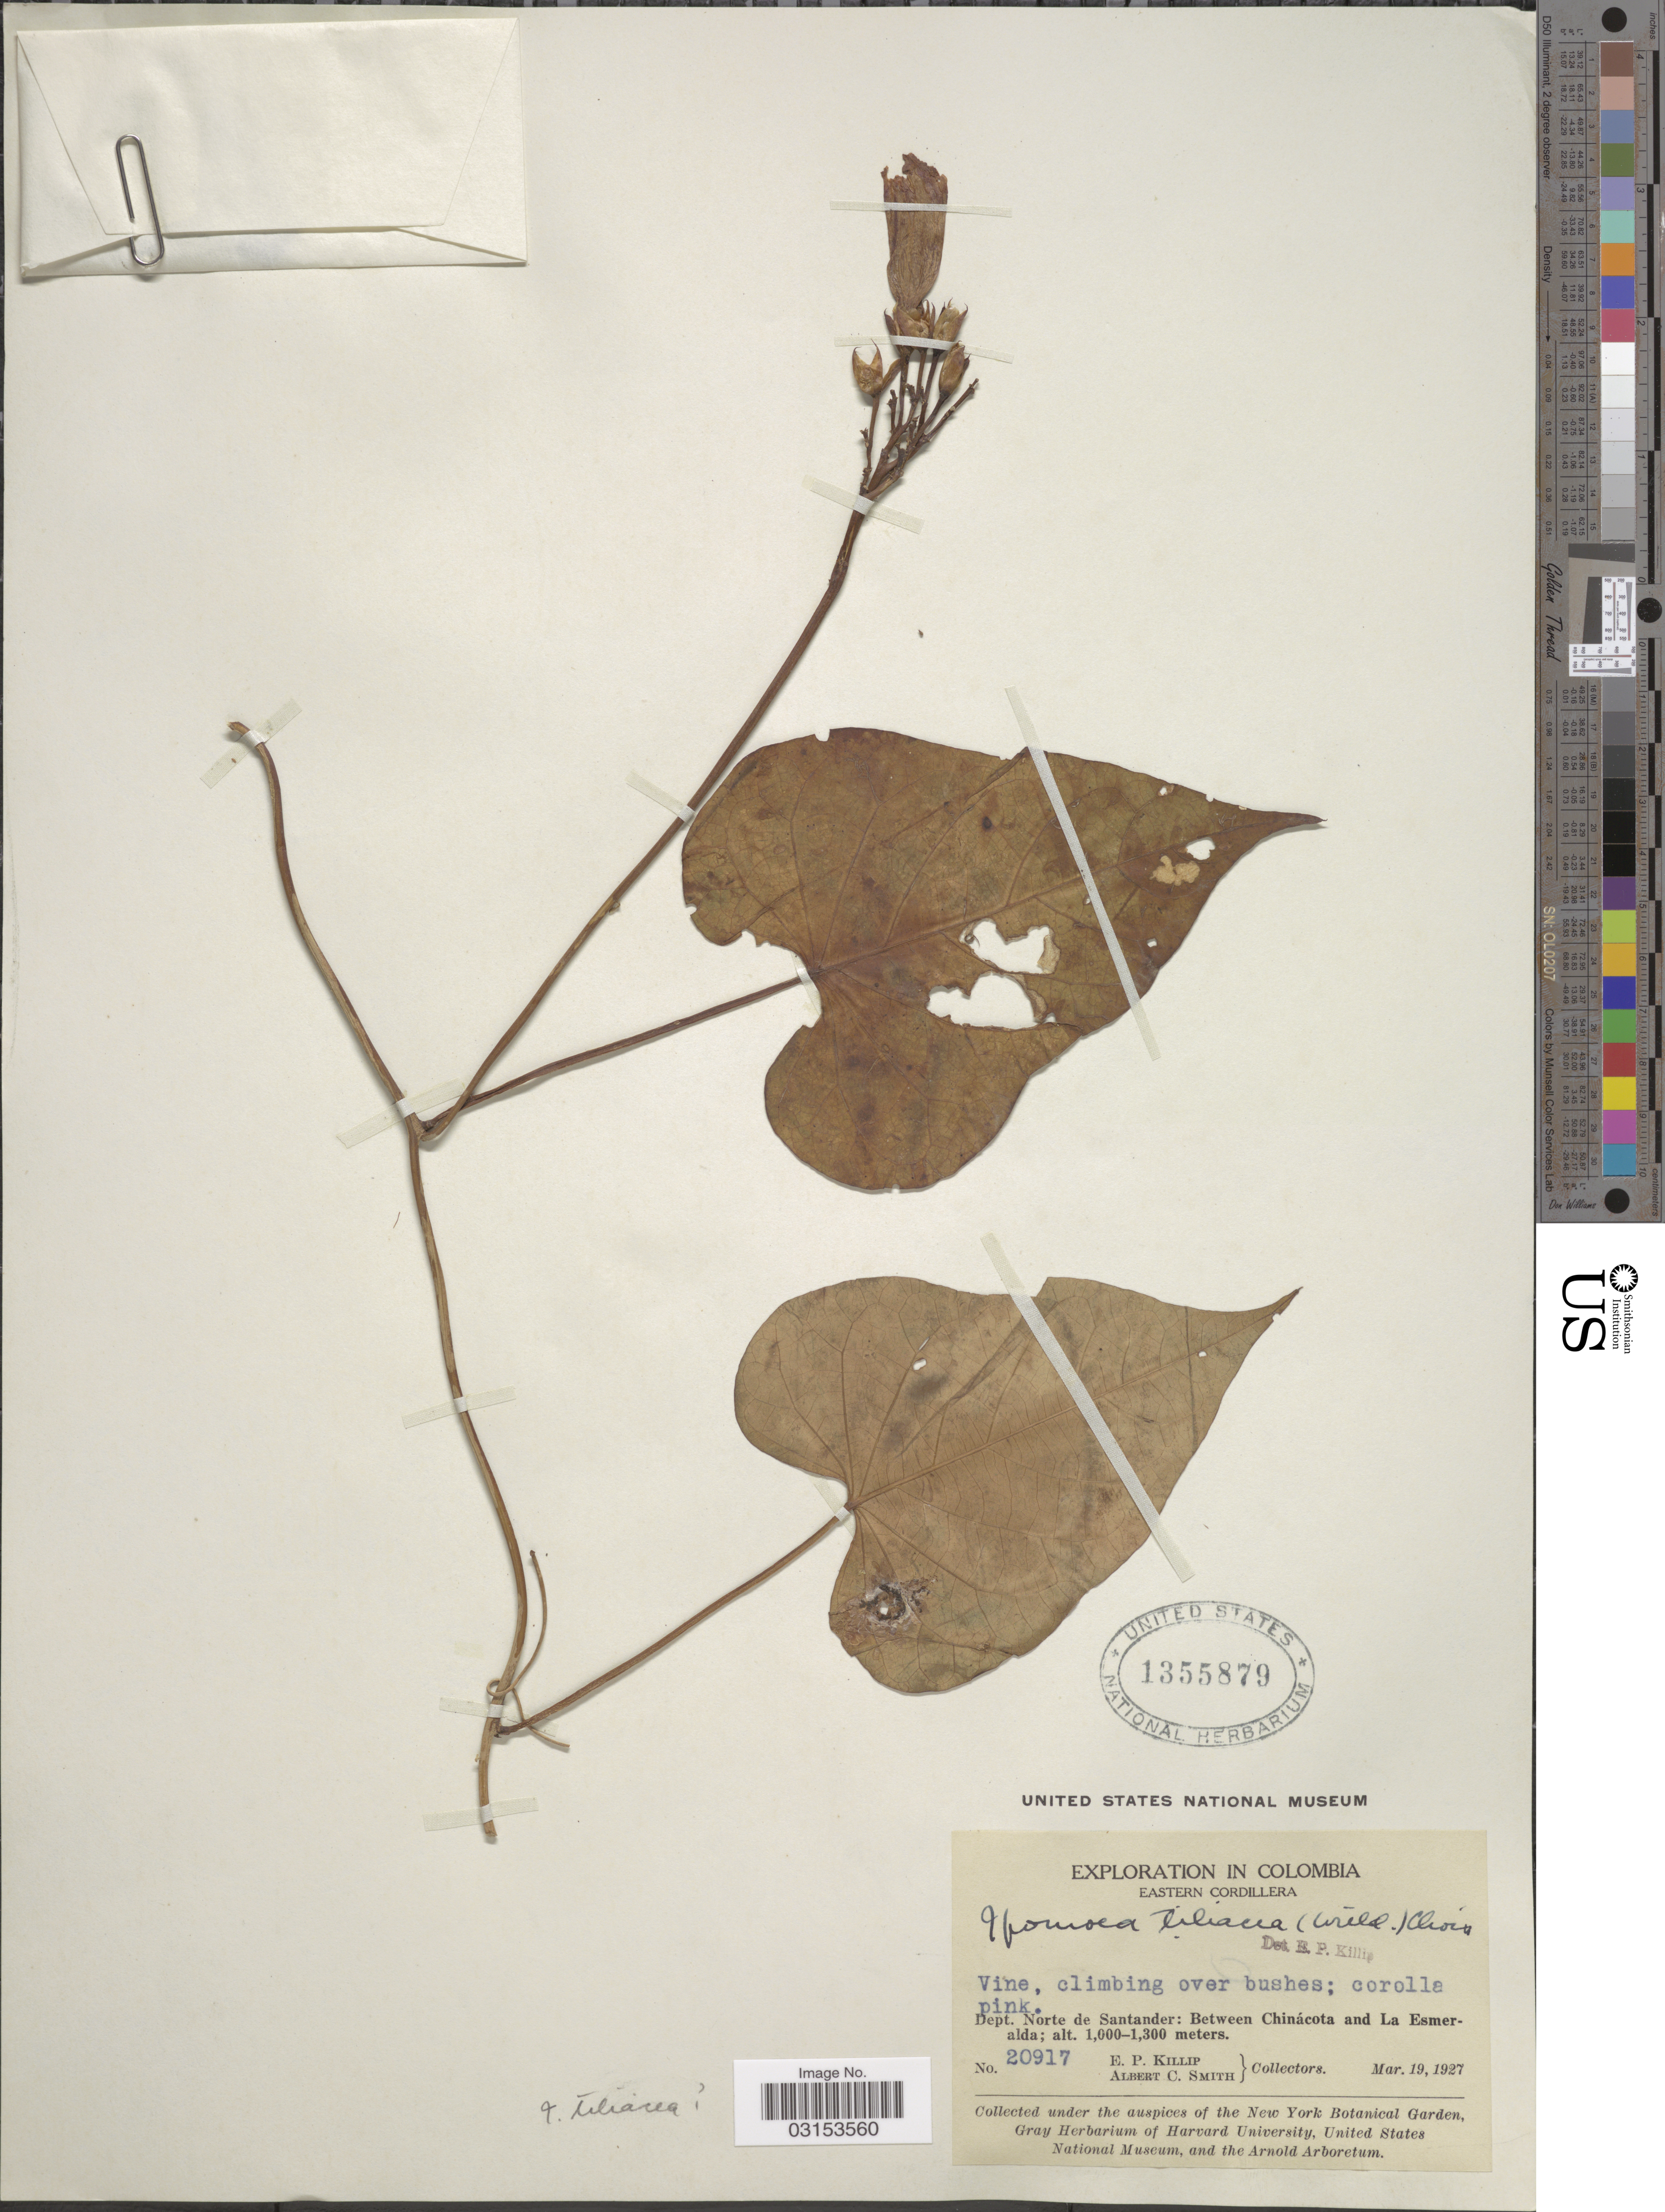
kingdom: Plantae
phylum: Tracheophyta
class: Magnoliopsida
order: Solanales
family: Convolvulaceae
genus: Ipomoea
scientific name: Ipomoea tiliacea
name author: (Willd.) Choisy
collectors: E. P. Killip & A. C. Smith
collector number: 20917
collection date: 1927-03-19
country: Colombia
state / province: Norte de Santander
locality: Dept. Norte de Santander: Between Chinácota and La Esmeralda.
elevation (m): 1000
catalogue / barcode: US 1355879